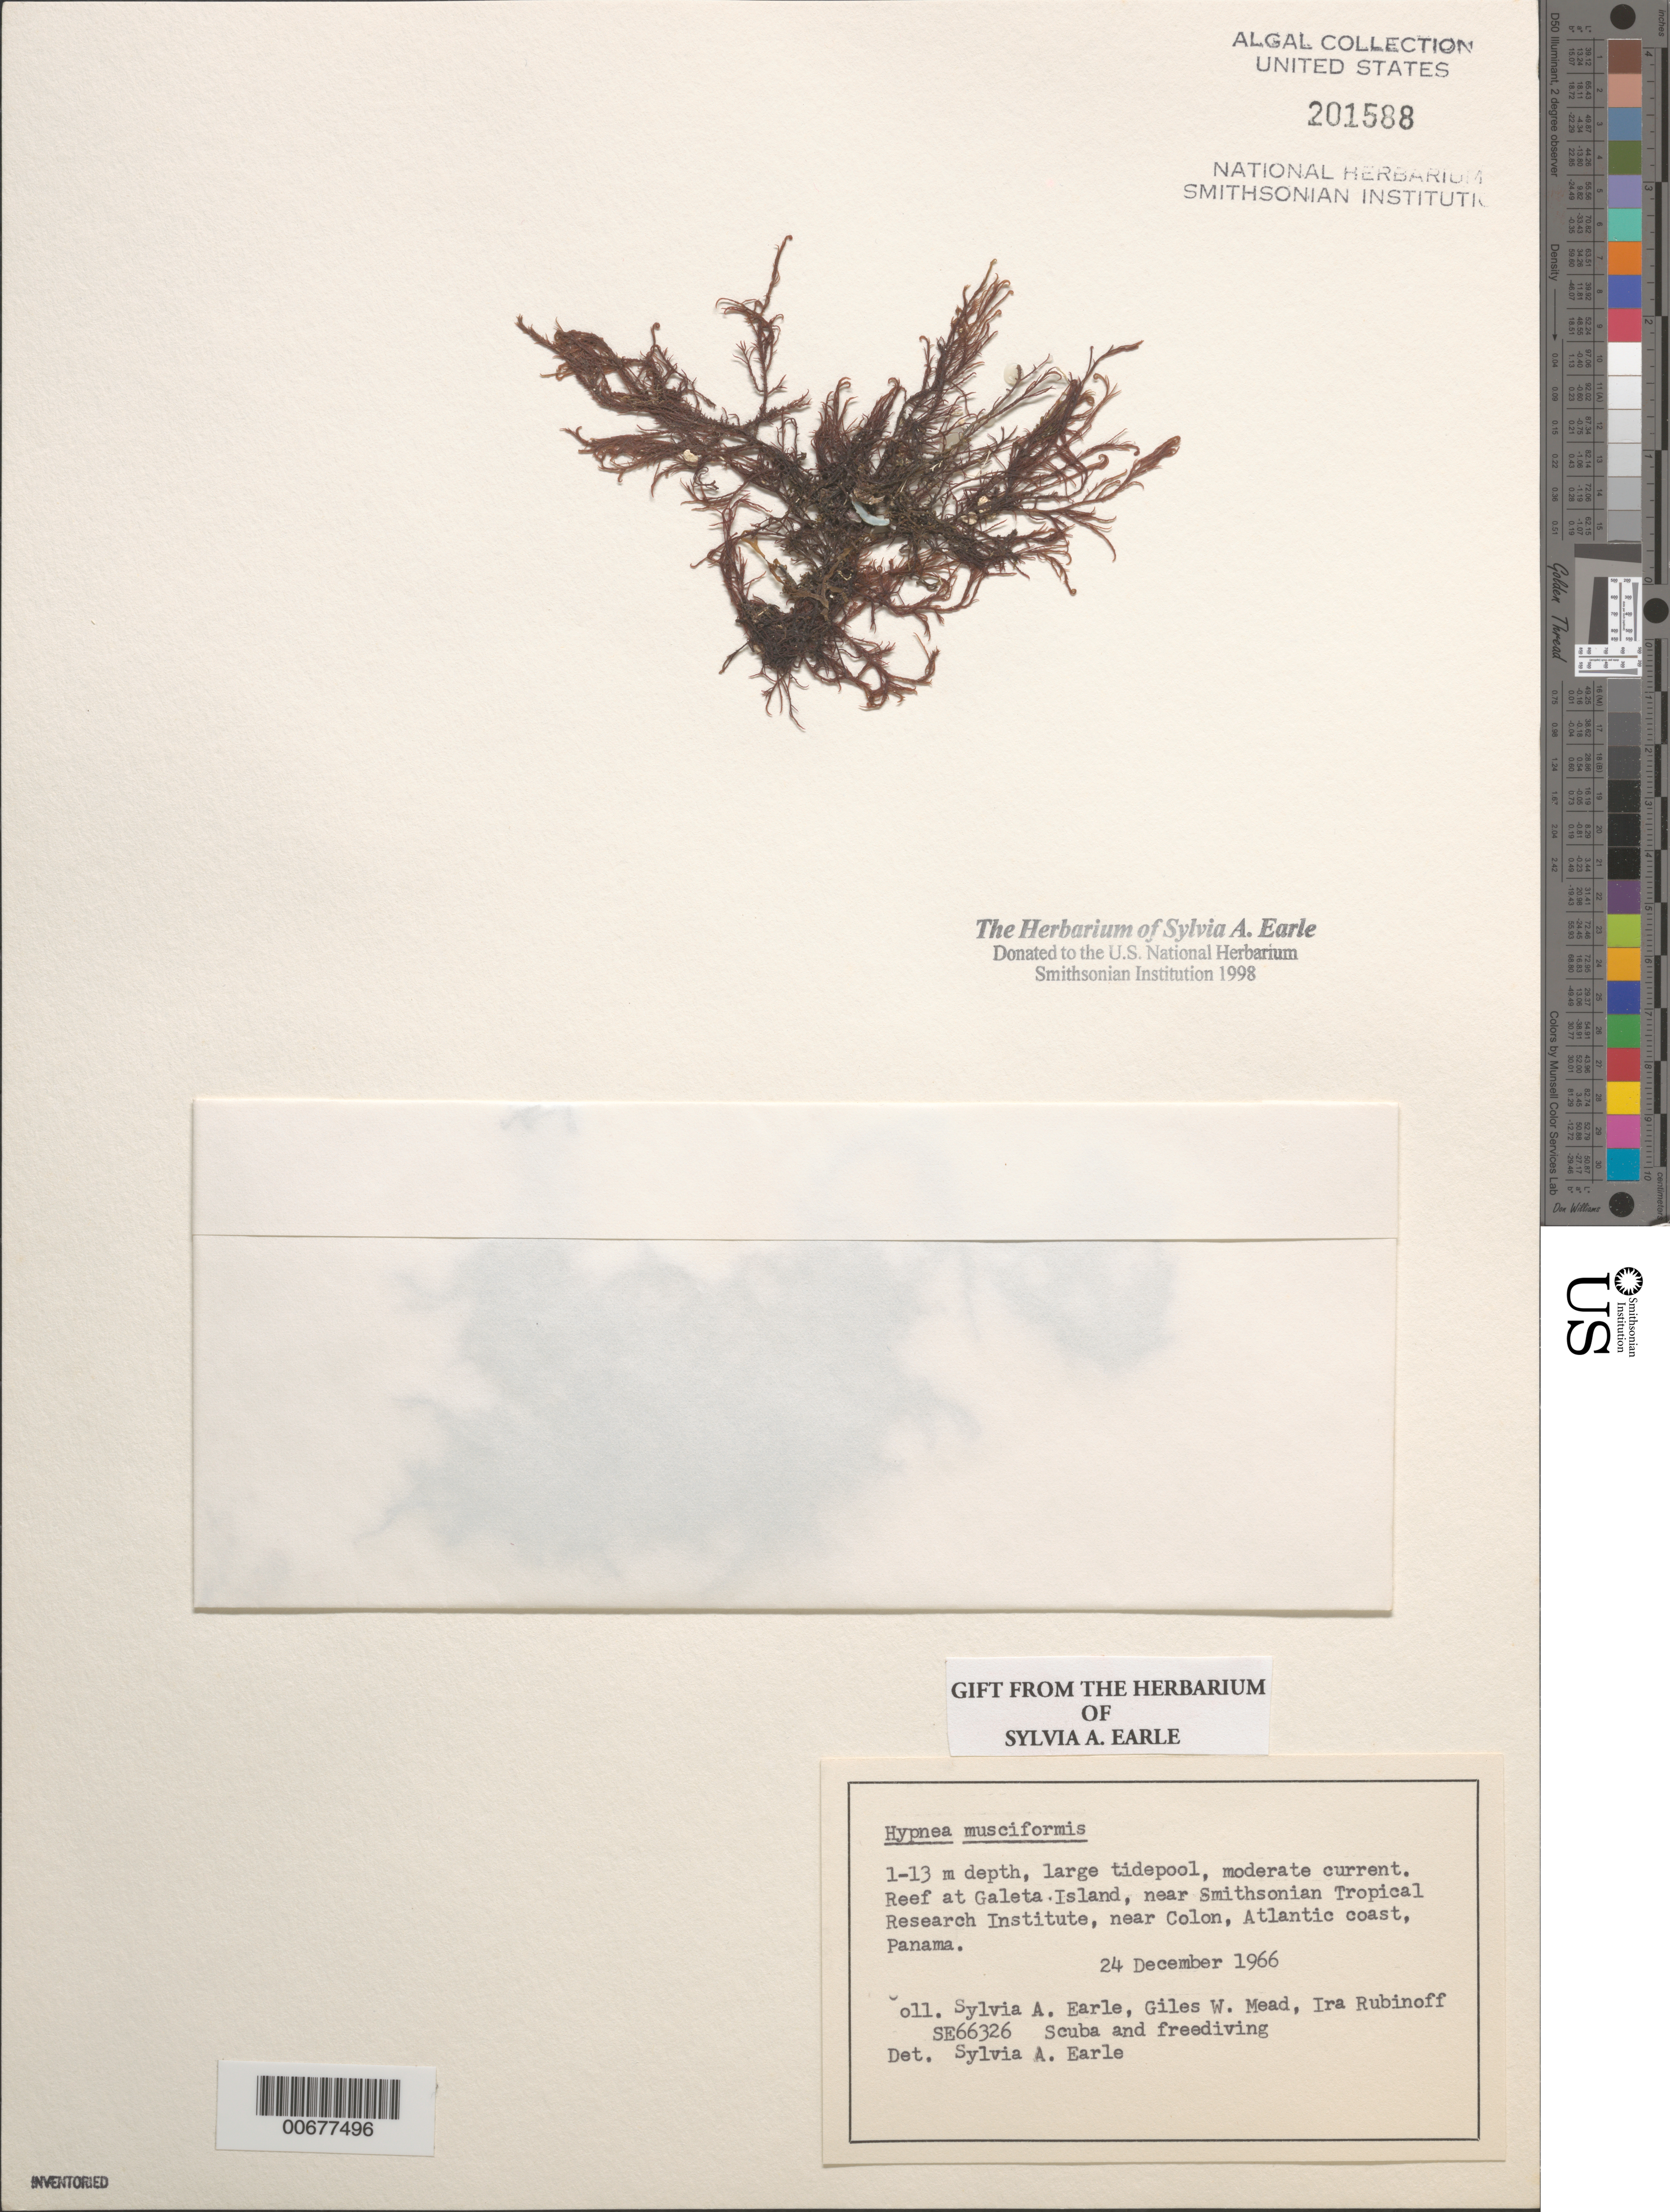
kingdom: Plantae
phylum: Rhodophyta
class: Florideophyceae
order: Gigartinales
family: Cystocloniaceae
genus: Hypnea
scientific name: Hypnea musciformis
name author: (Wulfen) J.V.Lamouroux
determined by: Earle, S. A.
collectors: S. A. Earle, G. W. Mead & I. Rubinoff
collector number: SE 66326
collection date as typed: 24 Dec 1966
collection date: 1966-12-24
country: Panama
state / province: Colón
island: Galeta Island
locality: Near Smithsonian Tropical Research Institute Laboratory, near Colon, Atlantic Coast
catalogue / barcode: US 201588